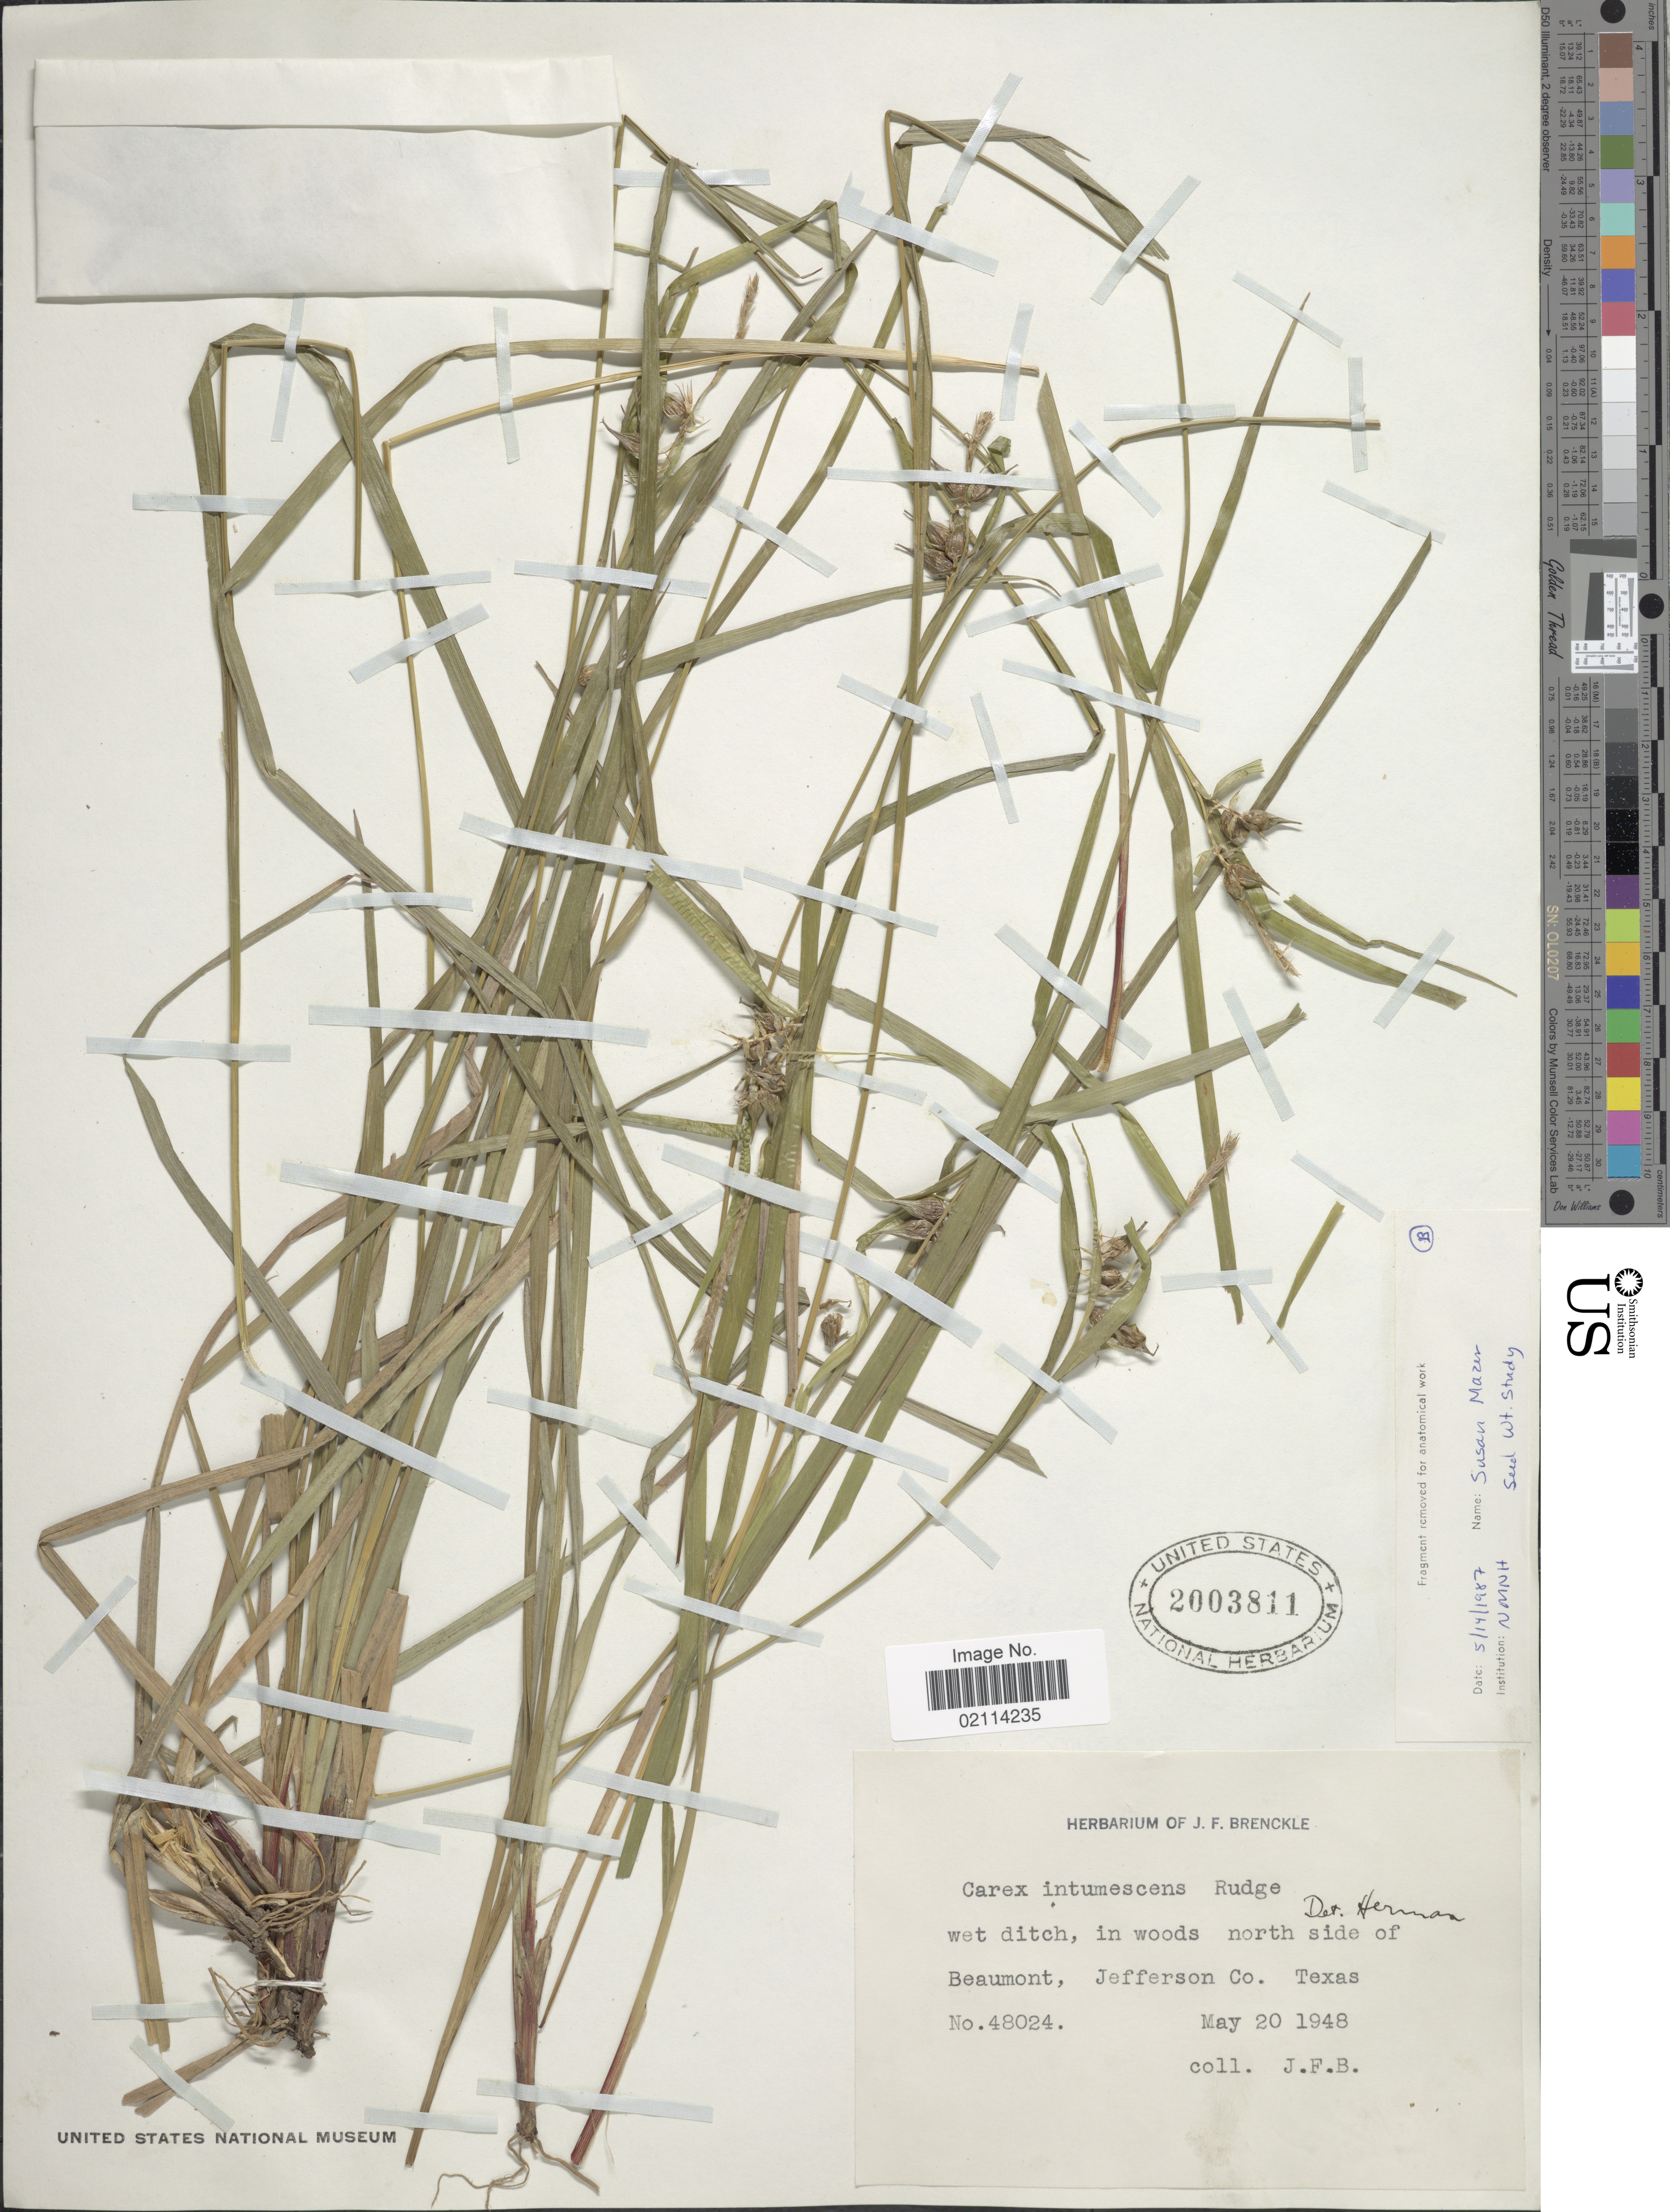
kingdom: Plantae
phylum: Tracheophyta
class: Liliopsida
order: Poales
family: Cyperaceae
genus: Carex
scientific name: Carex intumescens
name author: Rudge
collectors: J. Brenckle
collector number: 48024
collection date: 1948-05-20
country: United States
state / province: Texas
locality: Wet ditch, in woods north side of Beaumont, Jefferson Co.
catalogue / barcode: US 2003811